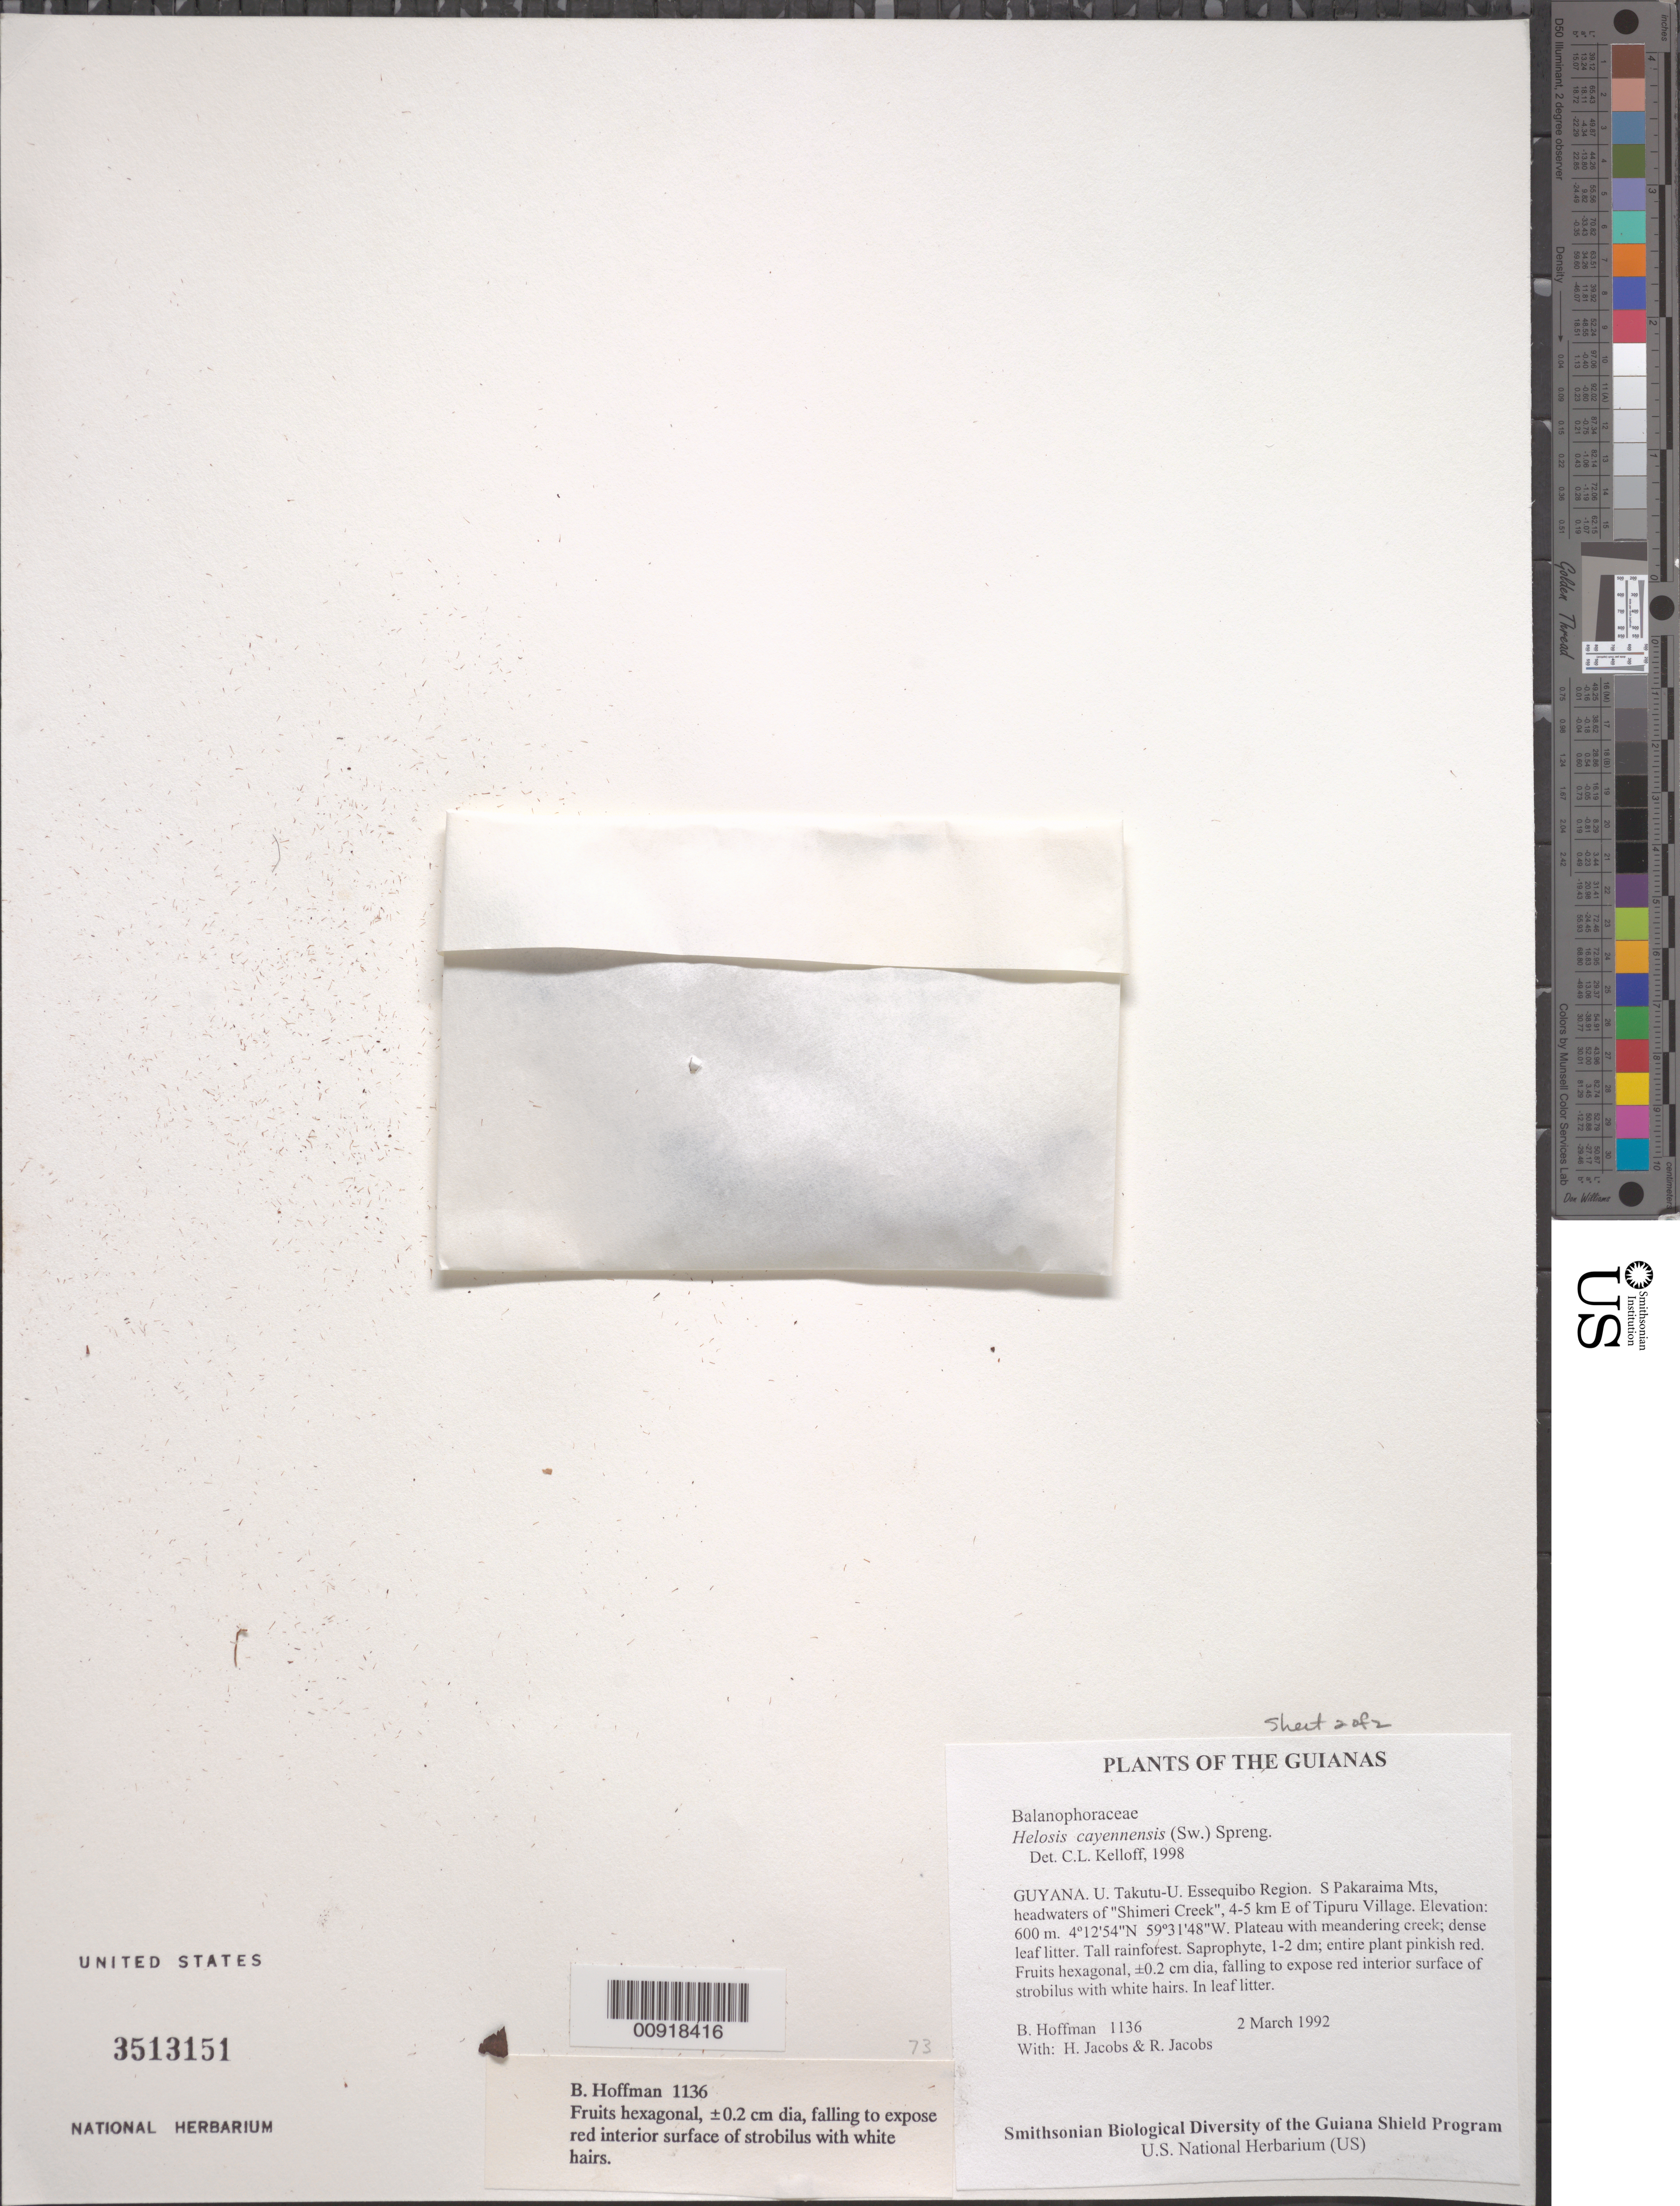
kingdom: Plantae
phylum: Tracheophyta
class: Magnoliopsida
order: Santalales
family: Balanophoraceae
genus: Helosis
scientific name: Helosis cayennensis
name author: (Sw.) Spreng.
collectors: B. Hoffman, H. Jacobs & R. Jacobs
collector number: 1136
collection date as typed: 2 March 1992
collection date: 1992-03-02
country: Guyana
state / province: U. Takutu-U. Essequibo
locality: S Pakaraima Mts, headwaters of "Shimeri Creek", 4-5 km E of Tipuru Village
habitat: Plateau with meandering creek; dense leaf litter. Tall rainforest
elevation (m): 600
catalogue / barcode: US 3513151